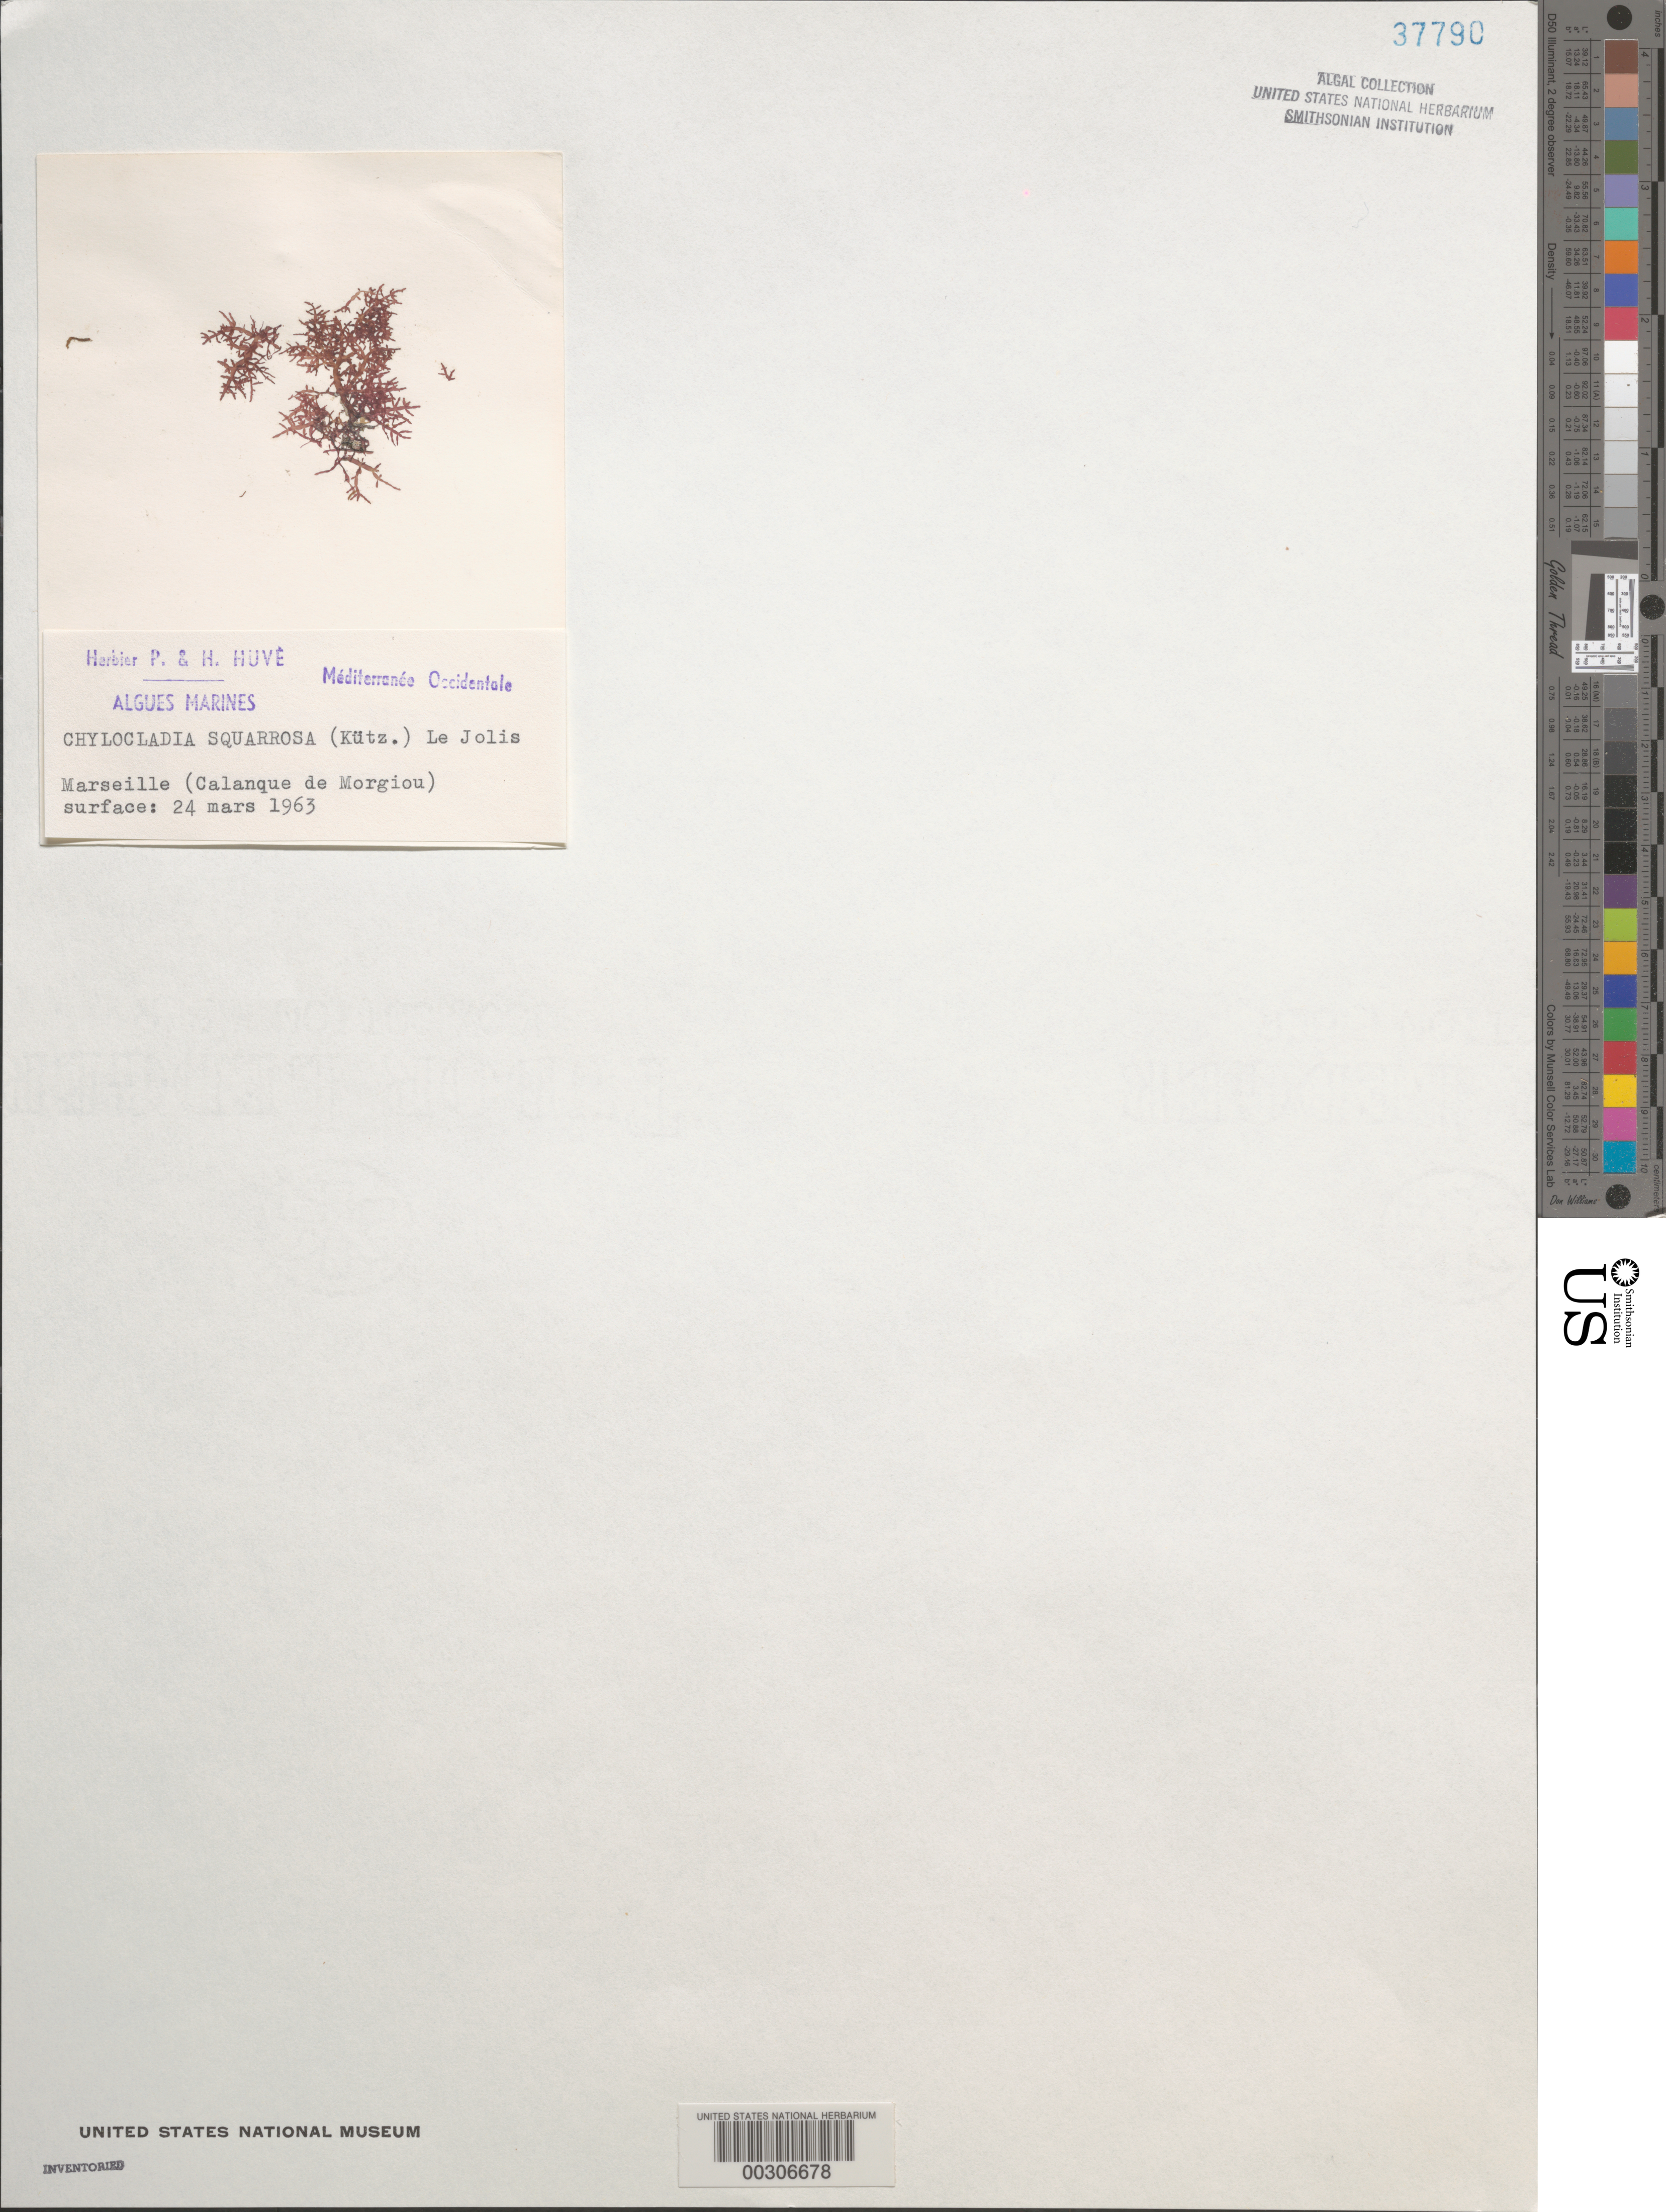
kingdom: Plantae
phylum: Rhodophyta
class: Florideophyceae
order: Rhodymeniales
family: Champiaceae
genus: Chylocladia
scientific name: Chylocladia verticillata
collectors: P. Huve & H. Huve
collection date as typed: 24 Mar 1963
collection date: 1963-03-24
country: France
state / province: Provence-Alpes-Côte d'Azur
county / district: Bouches-du-Rhône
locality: Marseille, Calanque de Morgiou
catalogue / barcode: US 37790